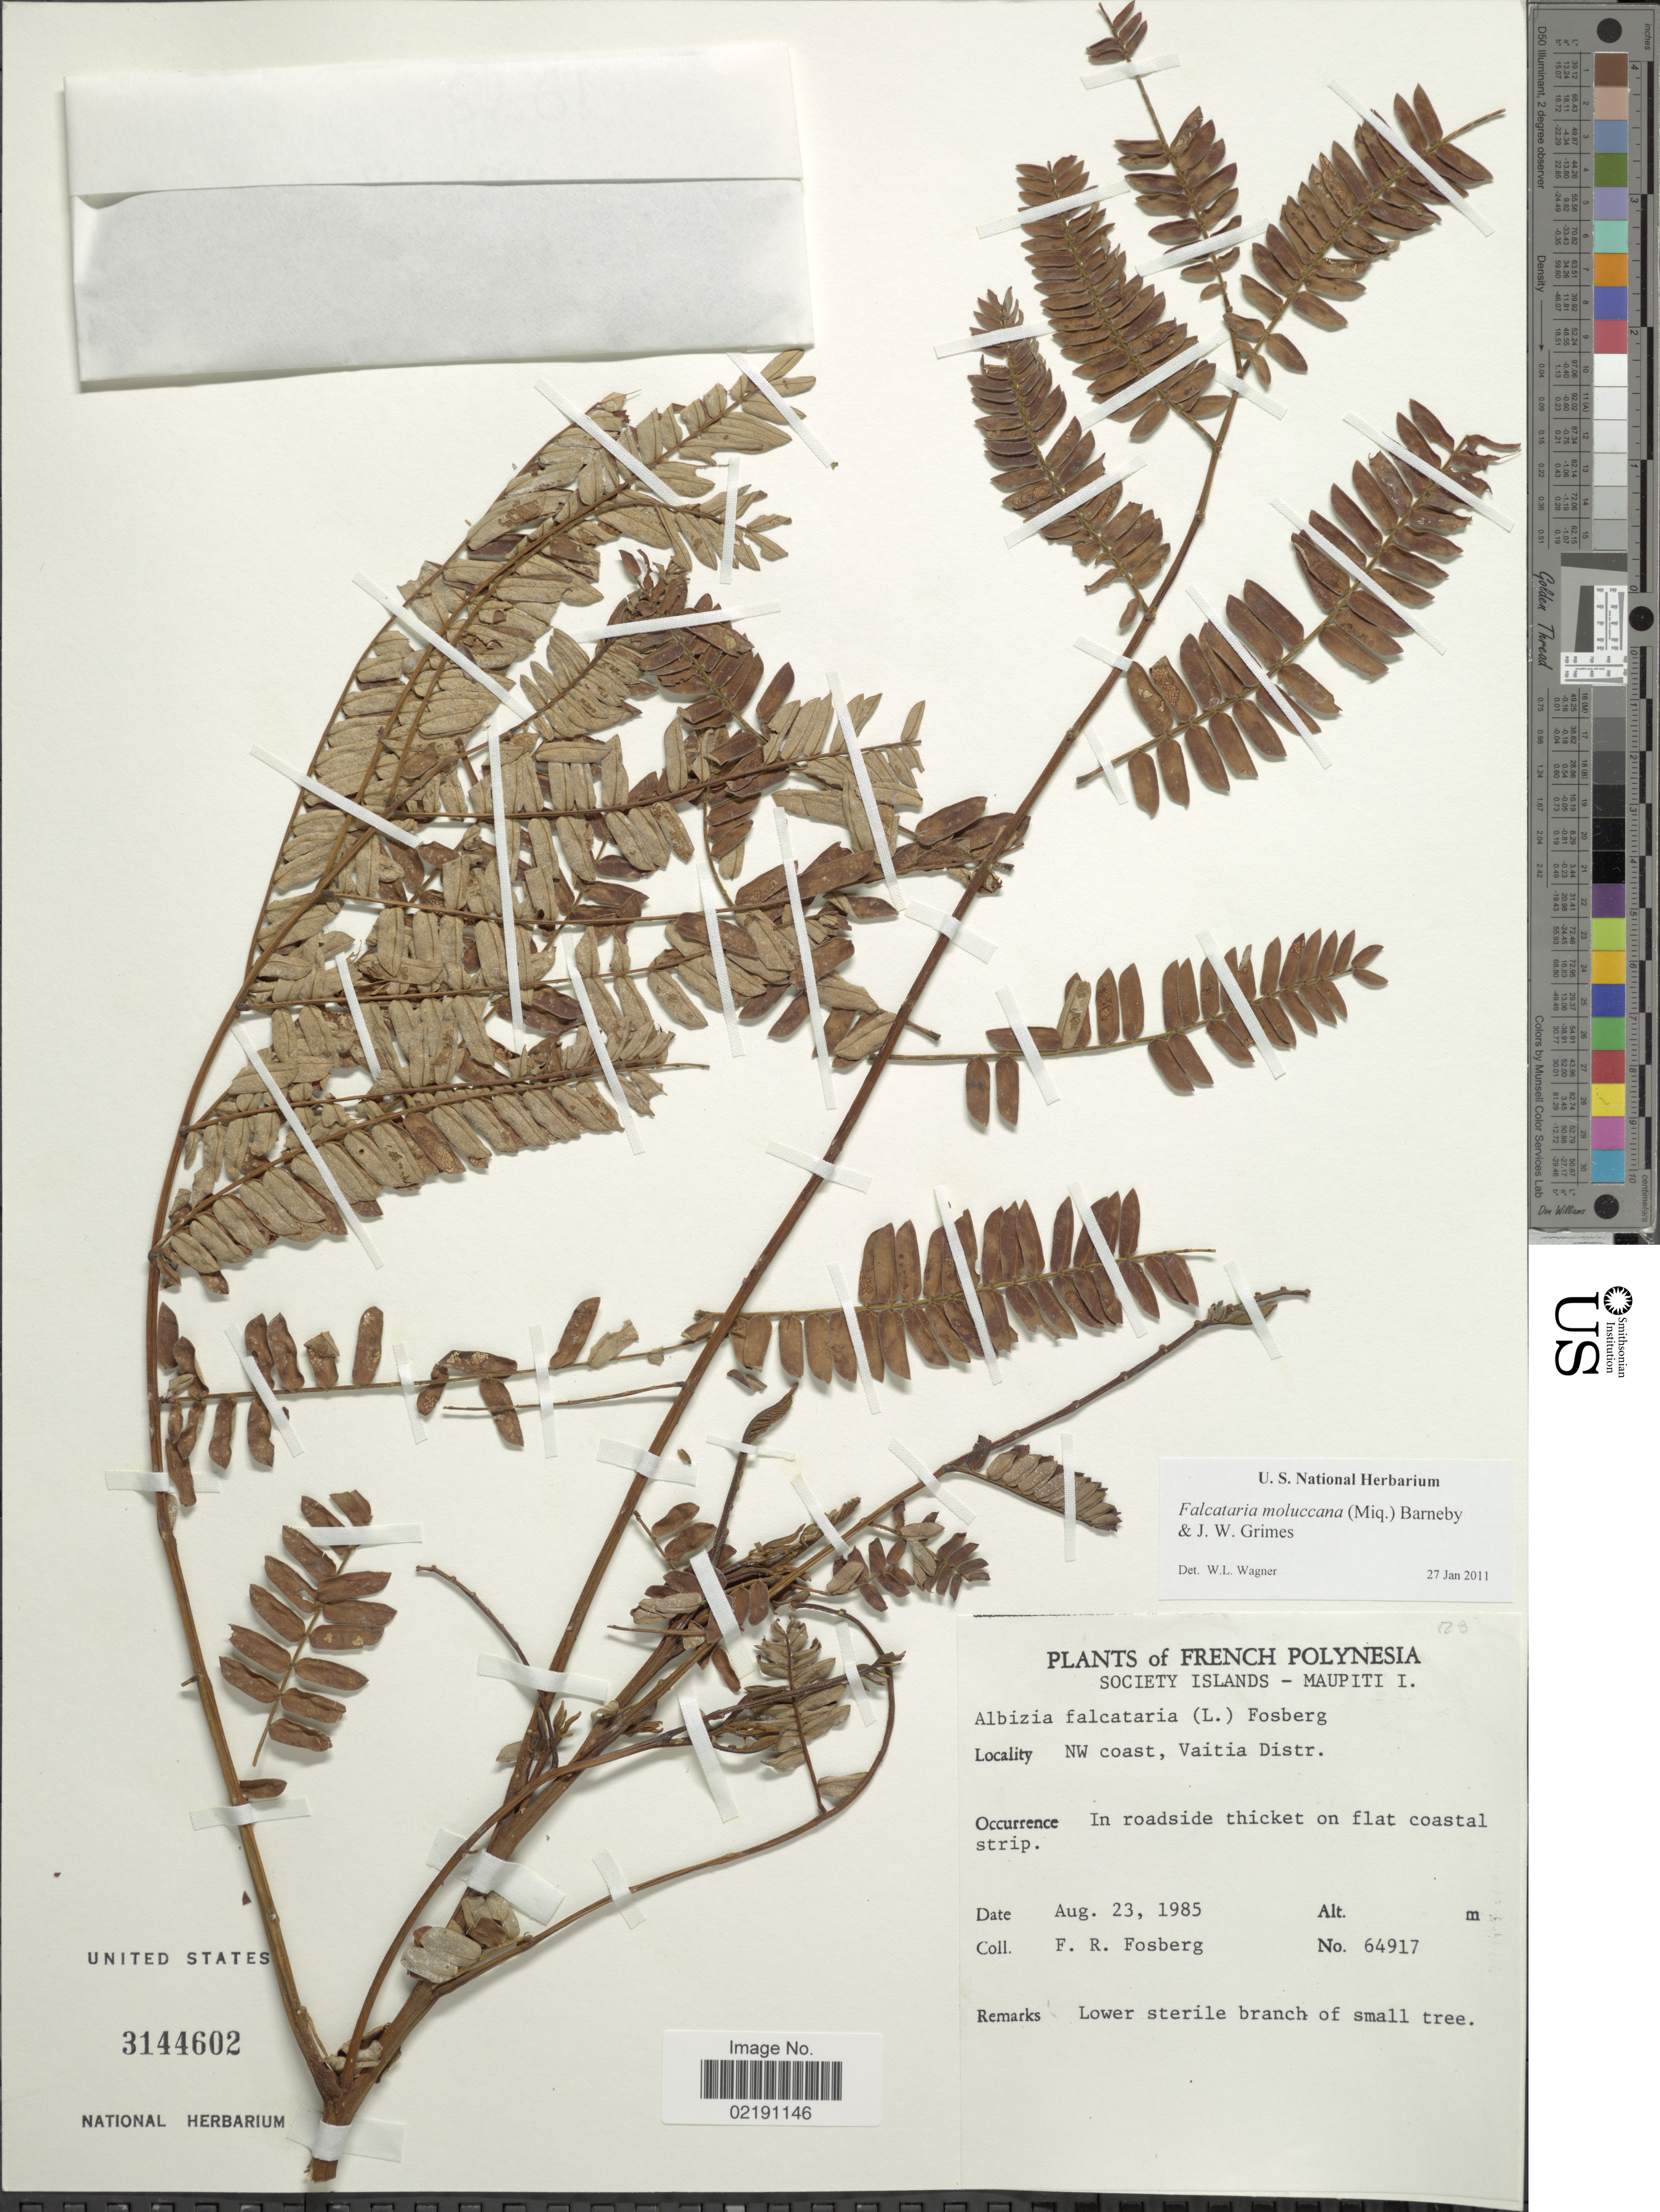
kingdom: Plantae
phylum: Tracheophyta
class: Magnoliopsida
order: Fabales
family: Fabaceae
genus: Falcataria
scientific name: Falcataria moluccana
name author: (Miq.) Barneby & Grimes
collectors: F. R. Fosberg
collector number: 64917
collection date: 1985-08-23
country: French Polynesia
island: Maupiti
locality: Society Islands - Maupiti I. NW coast, Vaitia Distr.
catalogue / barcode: US 3144602